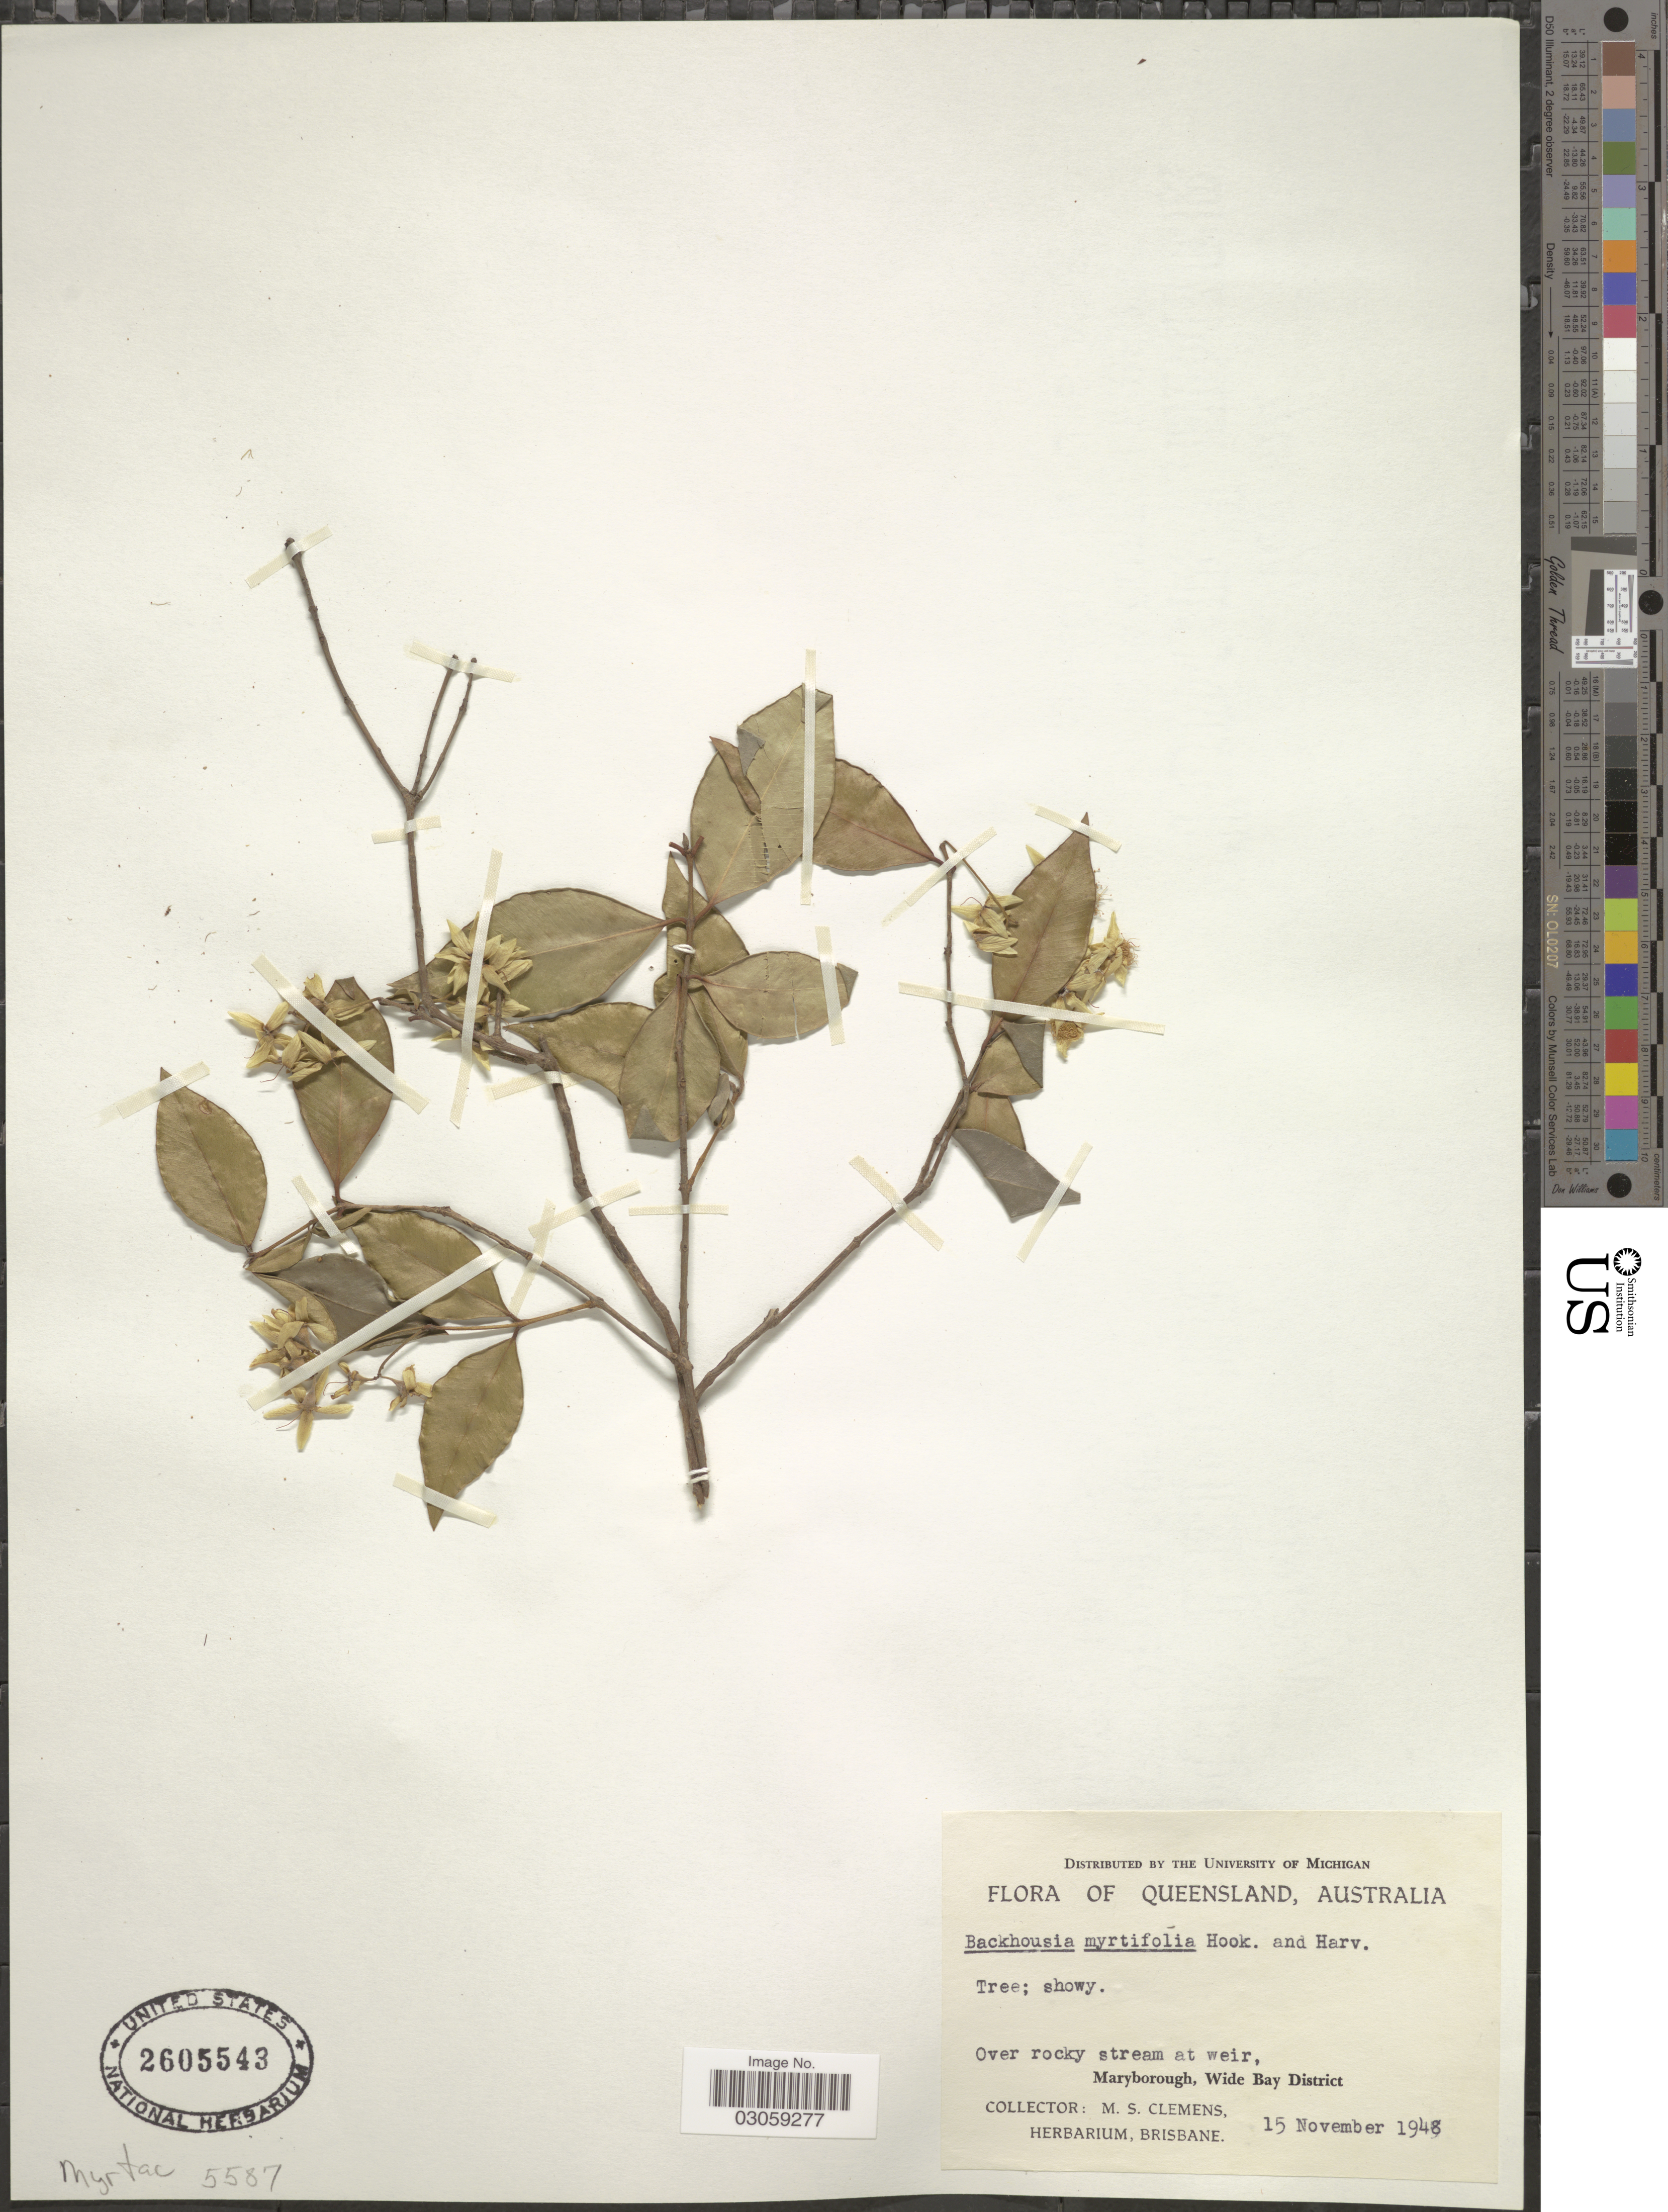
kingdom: Plantae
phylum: Tracheophyta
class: Magnoliopsida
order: Myrtales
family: Myrtaceae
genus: Backhousia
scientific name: Backhousia myrtifolia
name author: Hook. & Harv.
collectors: M. S. Clemens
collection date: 1948-11-15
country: Australia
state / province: Queensland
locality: Maryborough, Wide Bay District.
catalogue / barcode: US 2605543